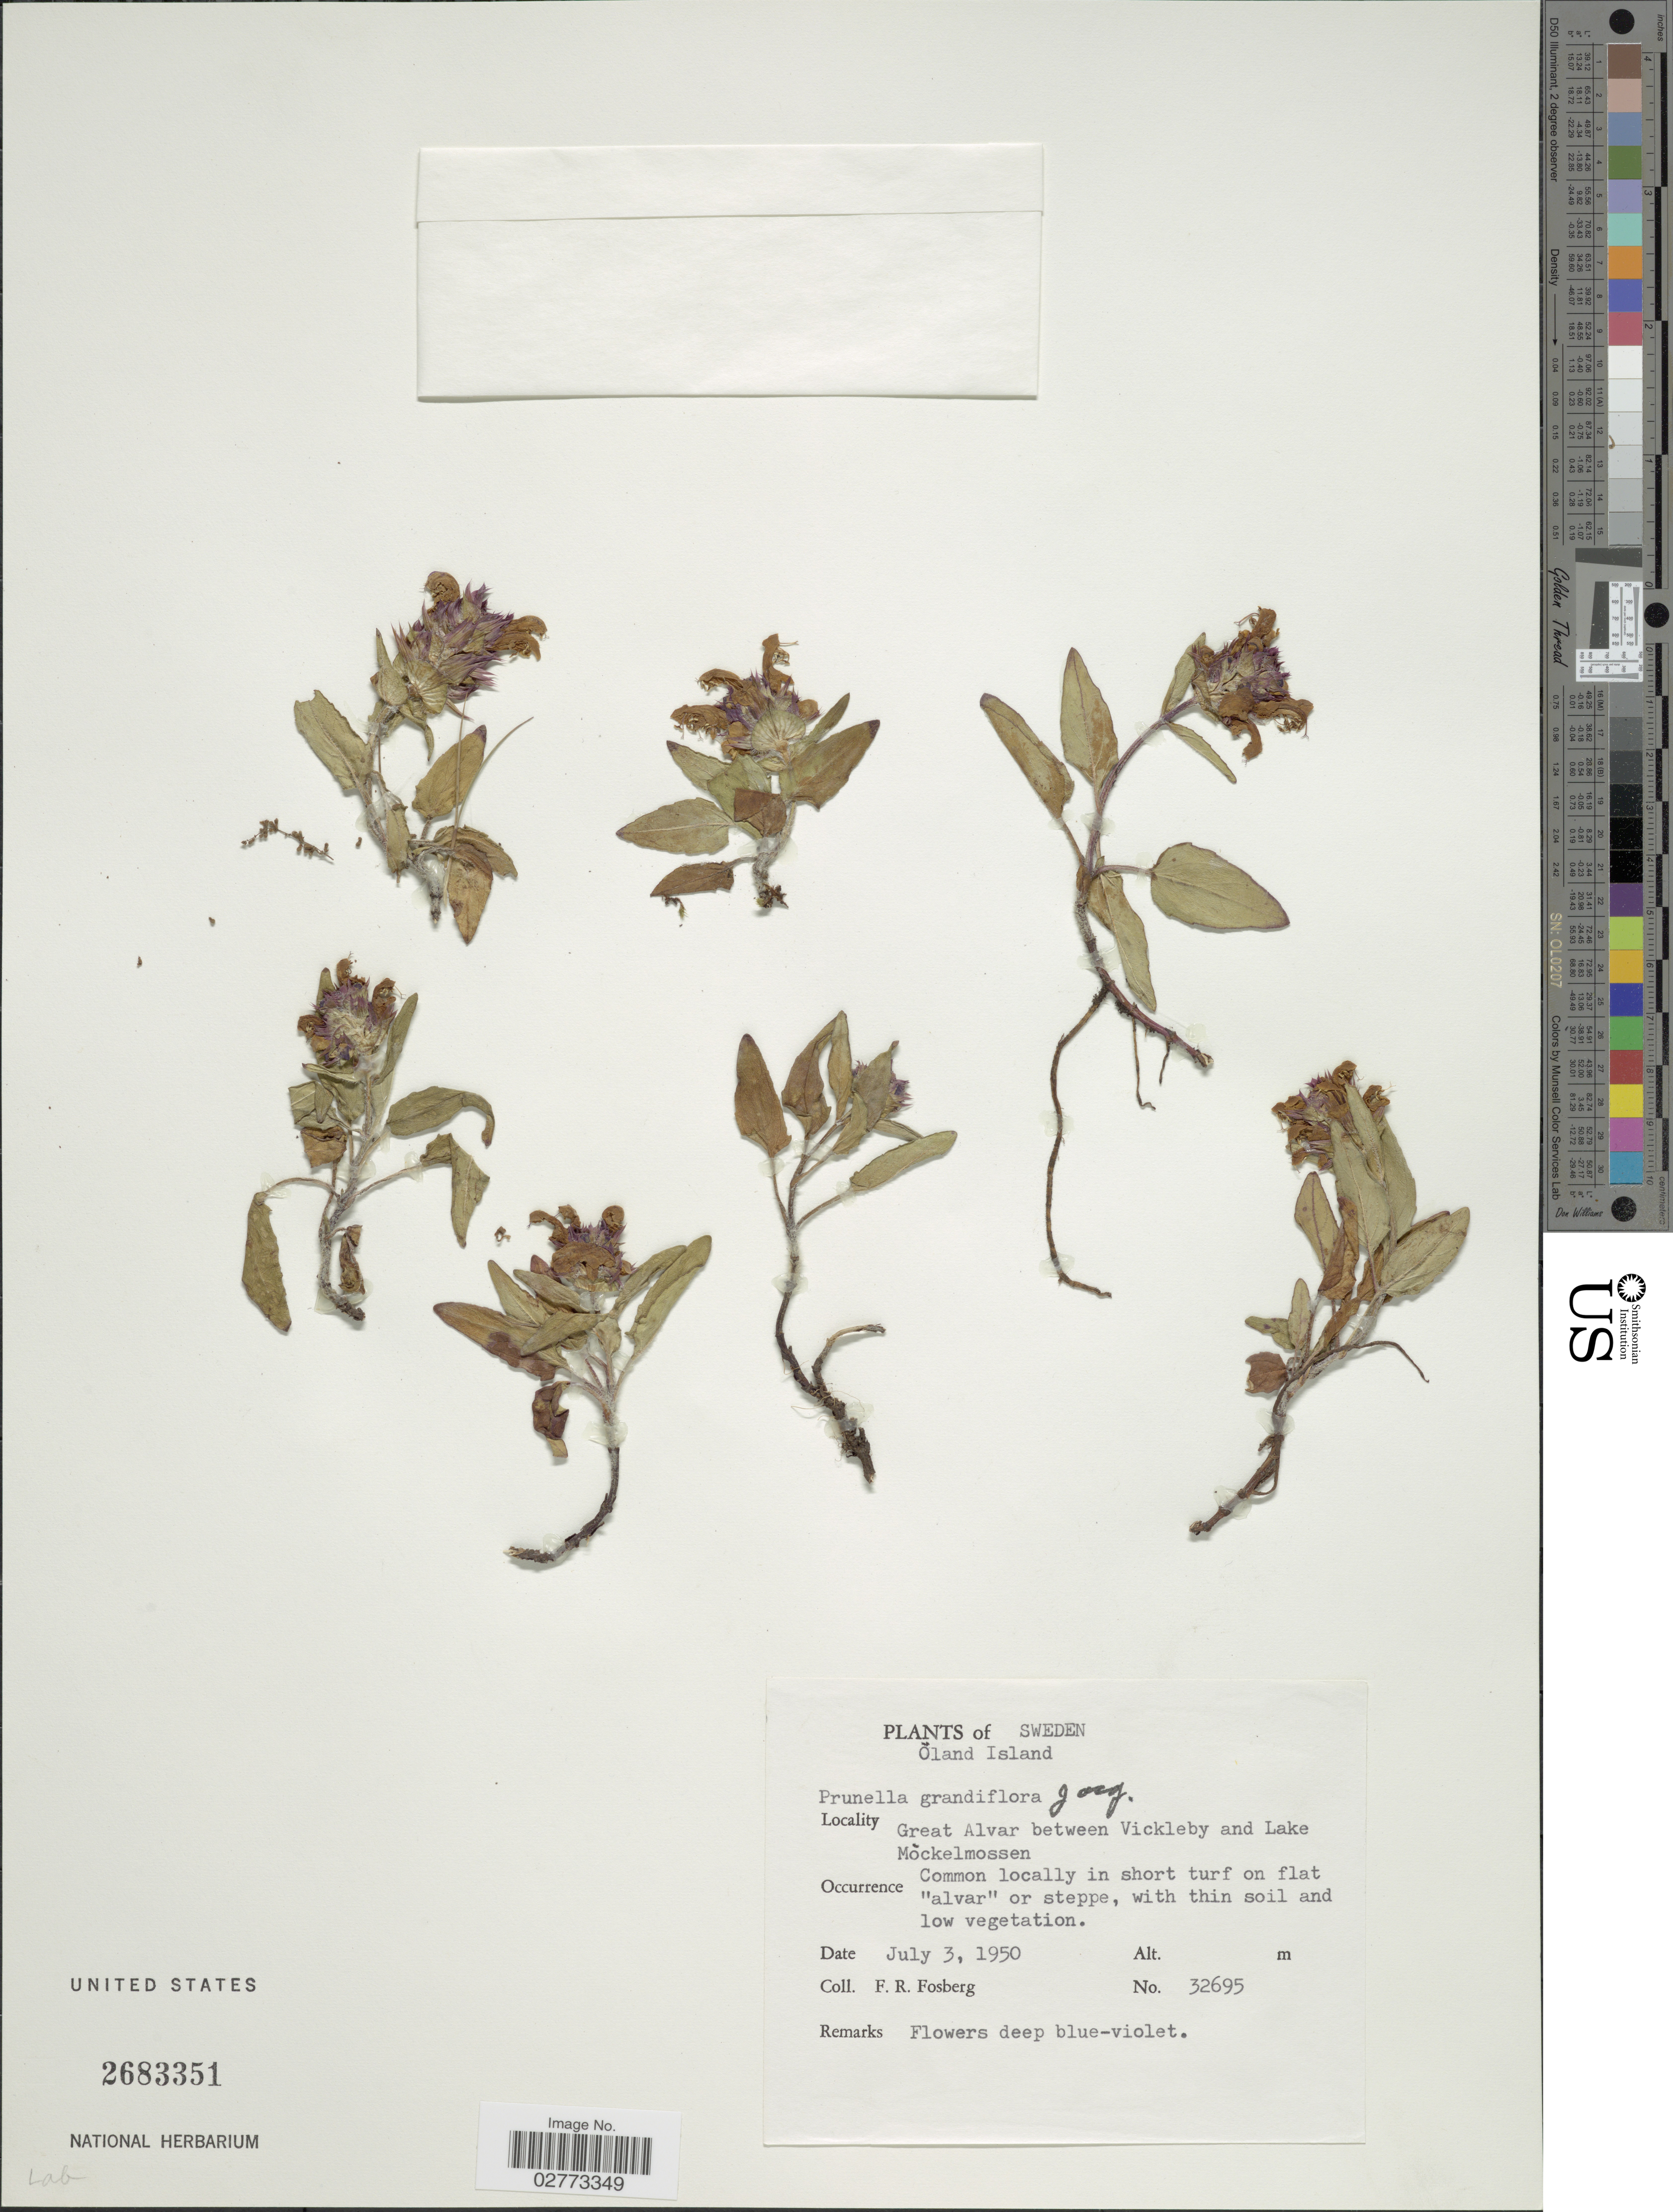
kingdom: Plantae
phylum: Tracheophyta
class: Magnoliopsida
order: Lamiales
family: Lamiaceae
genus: Prunella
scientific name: Prunella grandiflora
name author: (L.) Turra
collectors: F. R. Fosberg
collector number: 32695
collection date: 1950-07-03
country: Sweden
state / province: Kalmar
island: Oland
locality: Oland Island. Great Alvar between Vickleby and Lake Mockelmossen.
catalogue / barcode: US 2683351